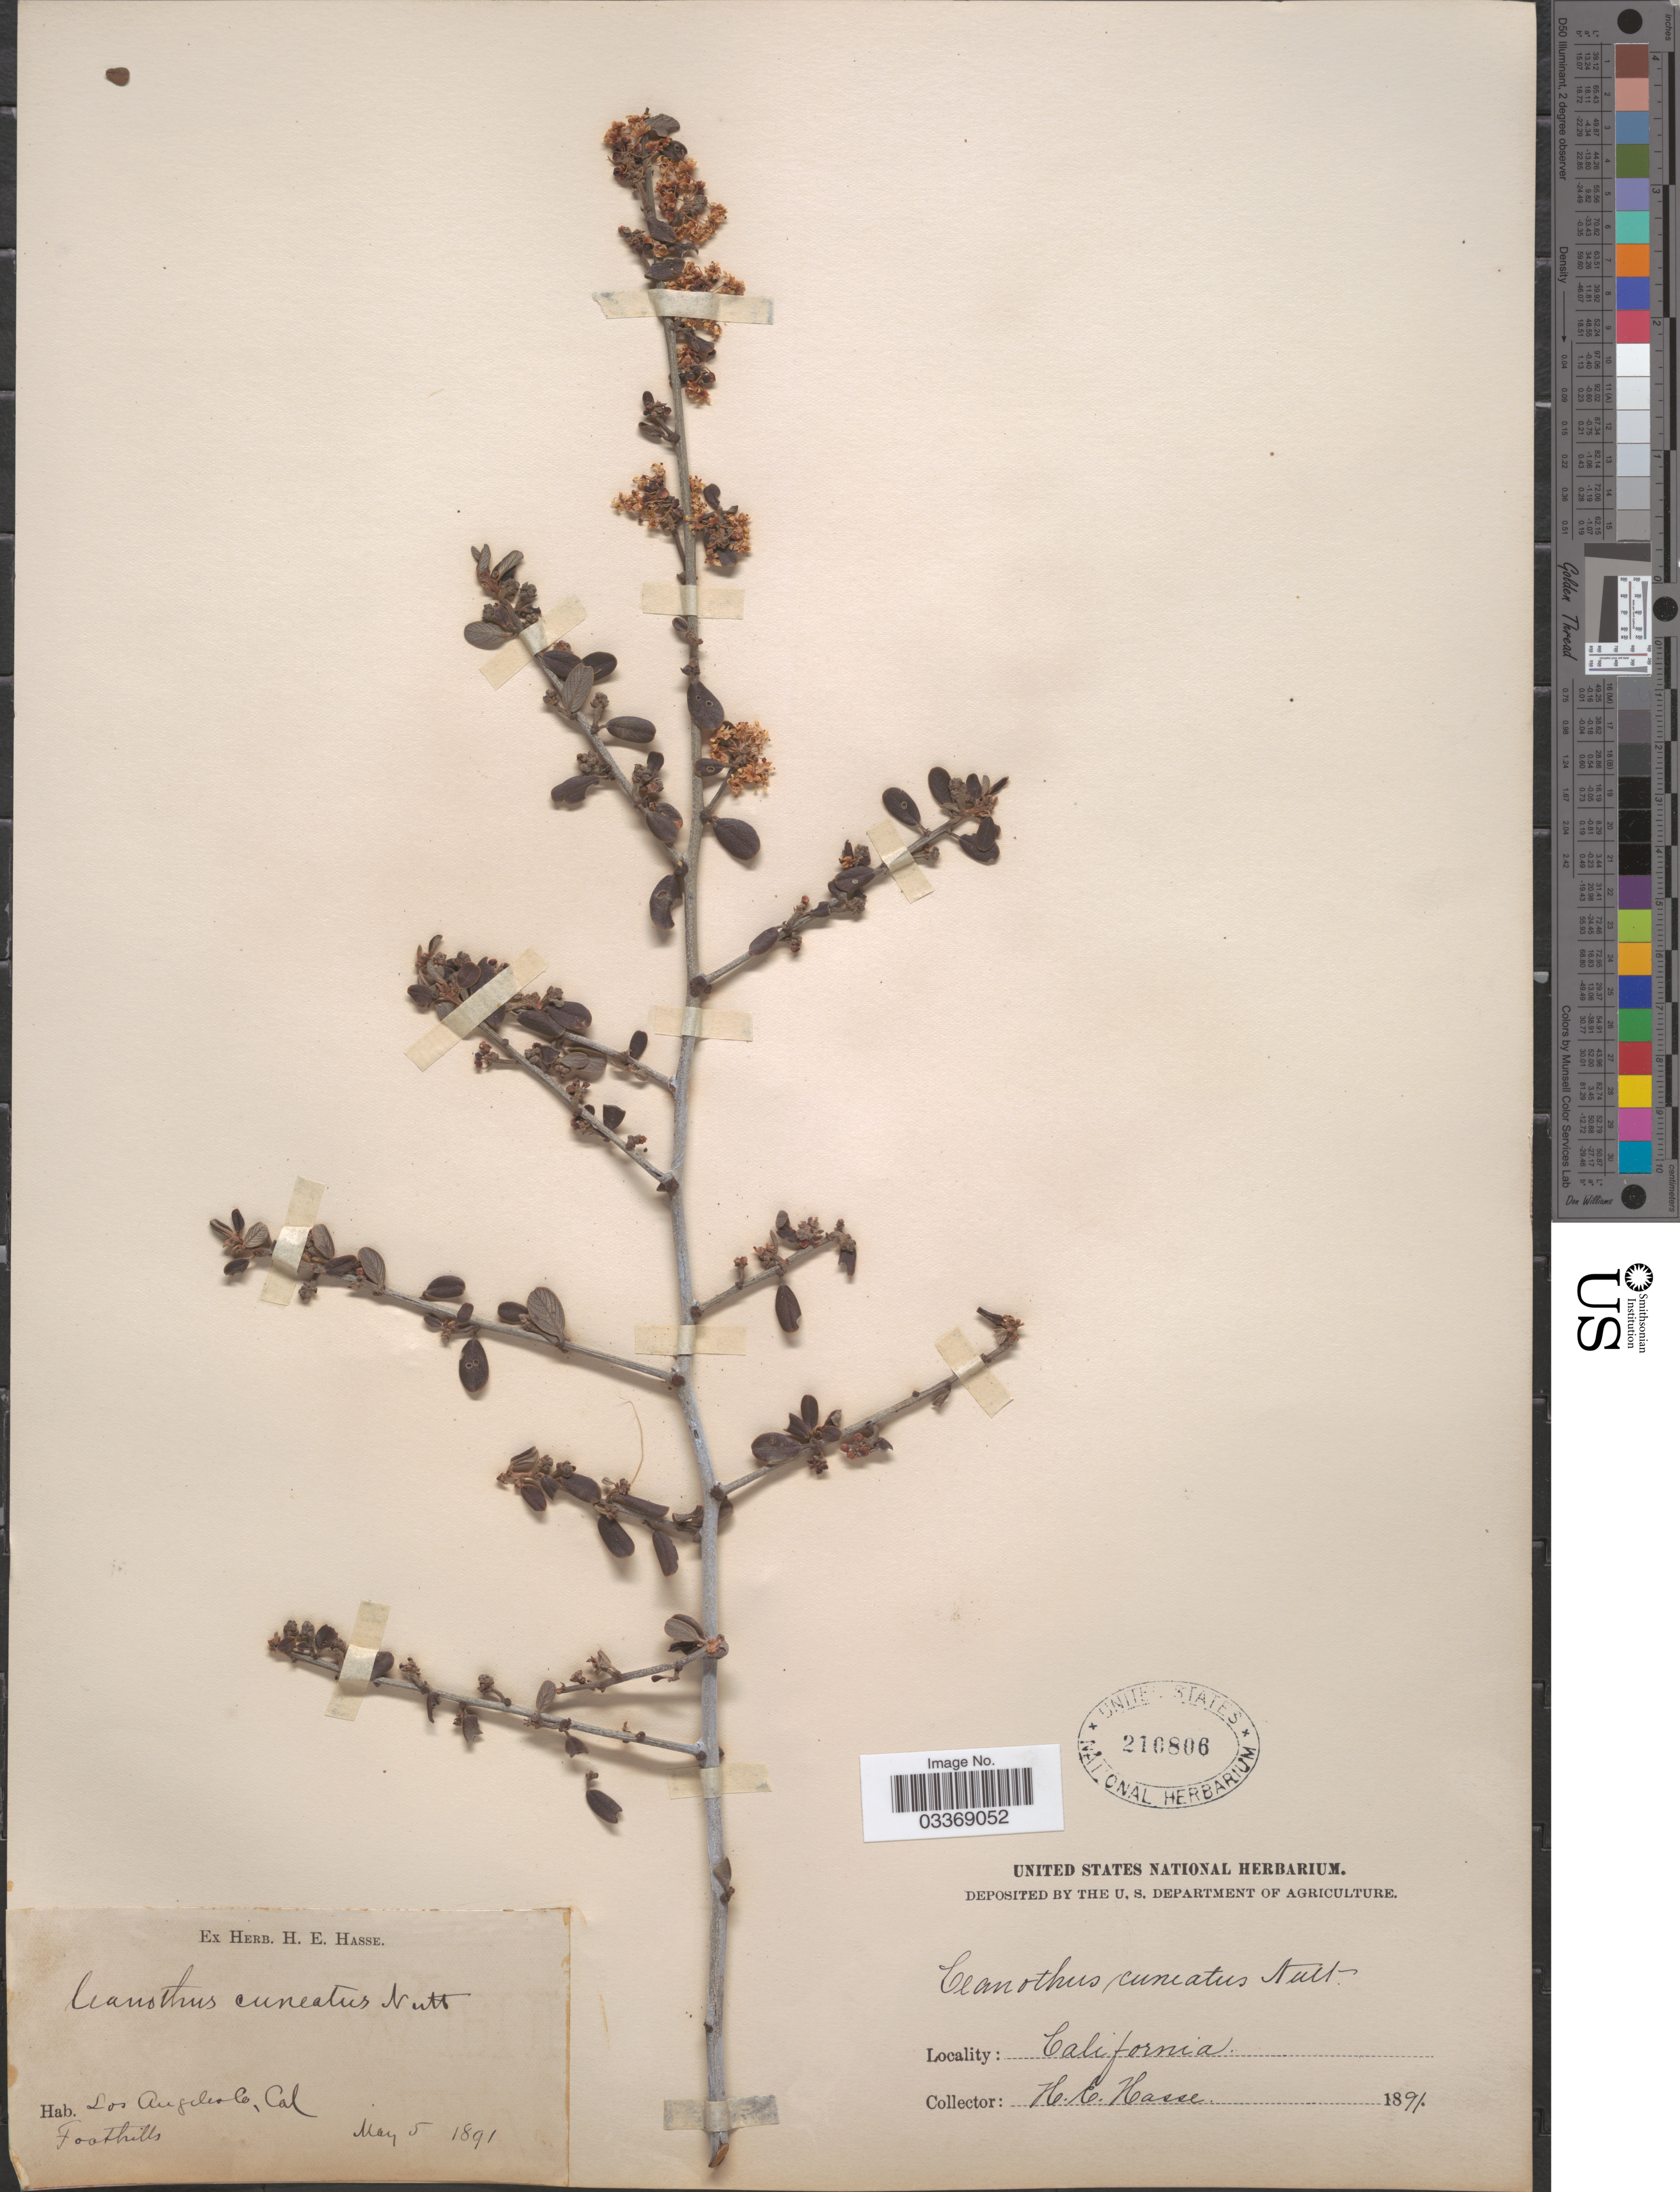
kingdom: Plantae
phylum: Tracheophyta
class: Magnoliopsida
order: Rosales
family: Rhamnaceae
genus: Ceanothus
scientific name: Ceanothus cuneatus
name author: (Hook.) Nutt.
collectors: H. E. Hasse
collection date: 1891-05-05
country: United States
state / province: California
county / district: Los Angeles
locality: Los Angeles Co. Foothills.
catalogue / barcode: US 210806